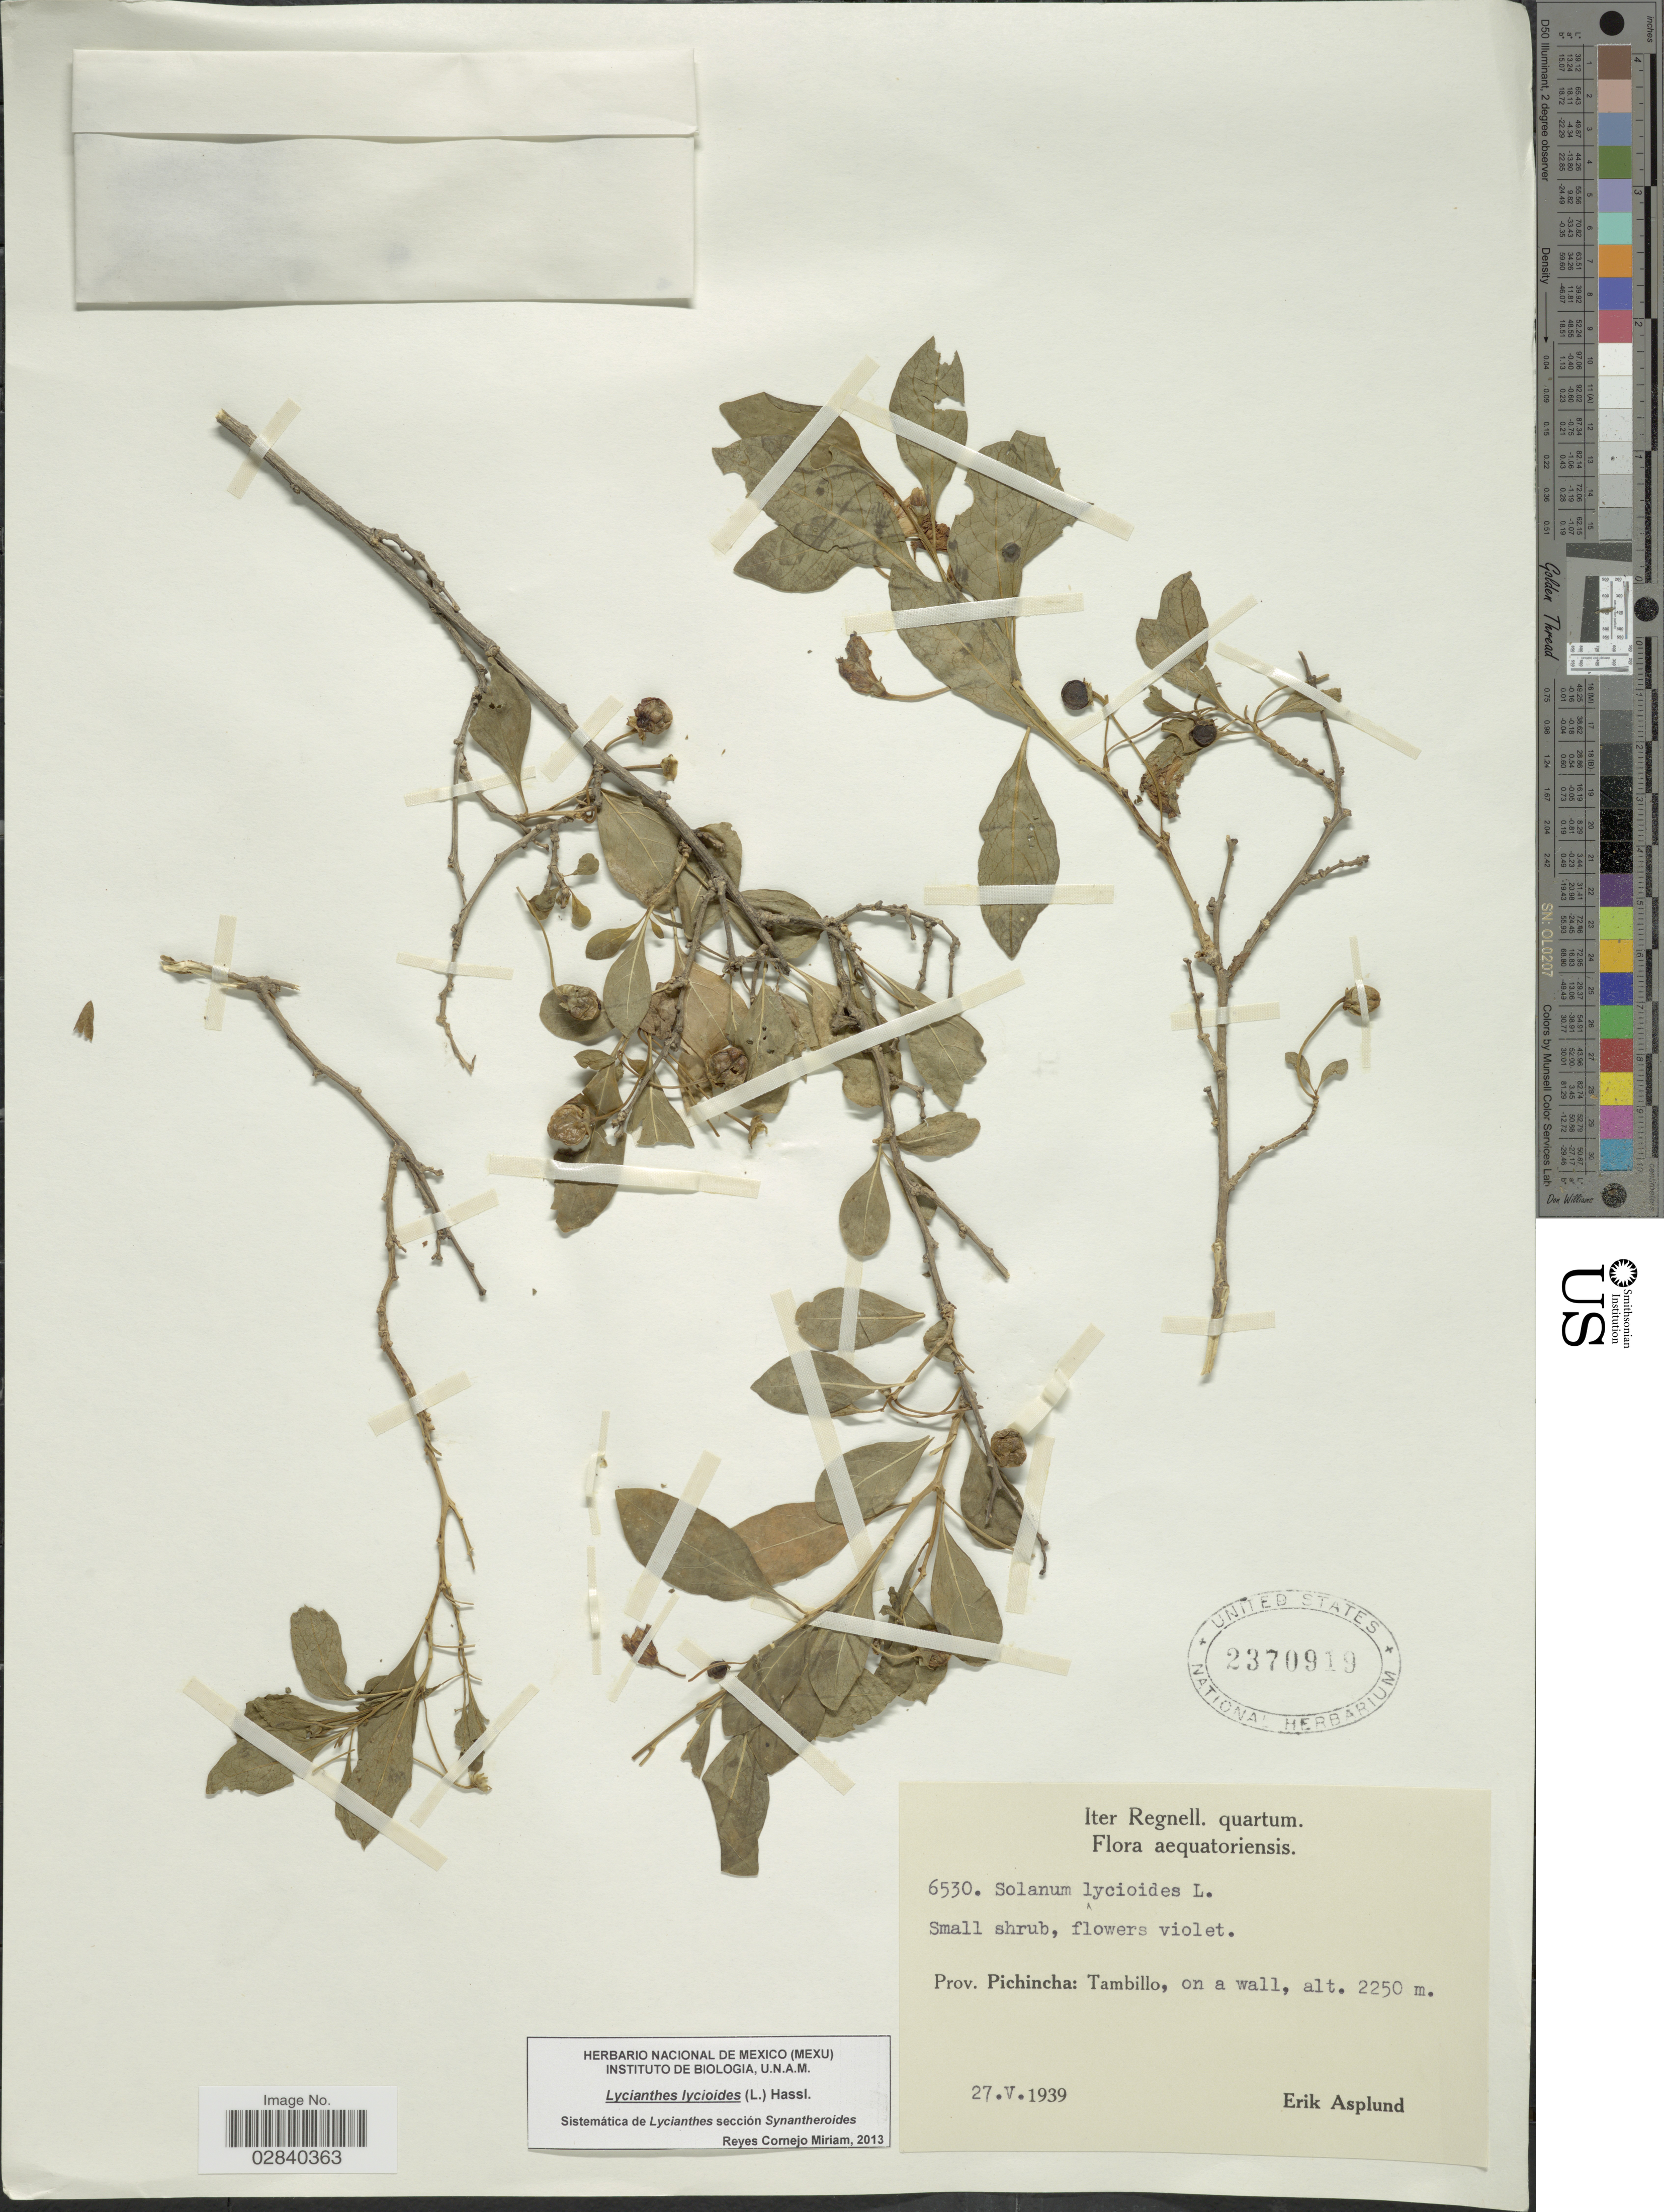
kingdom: Plantae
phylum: Tracheophyta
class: Magnoliopsida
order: Solanales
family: Solanaceae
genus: Lycianthes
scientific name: Lycianthes lycioides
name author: (L.) Hassl.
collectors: E. Asplund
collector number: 6530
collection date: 1939-05-27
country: Ecuador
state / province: Pichincha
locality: Prov. Pichincha: Tambillo, on a wall.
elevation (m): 2250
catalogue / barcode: US 2370919